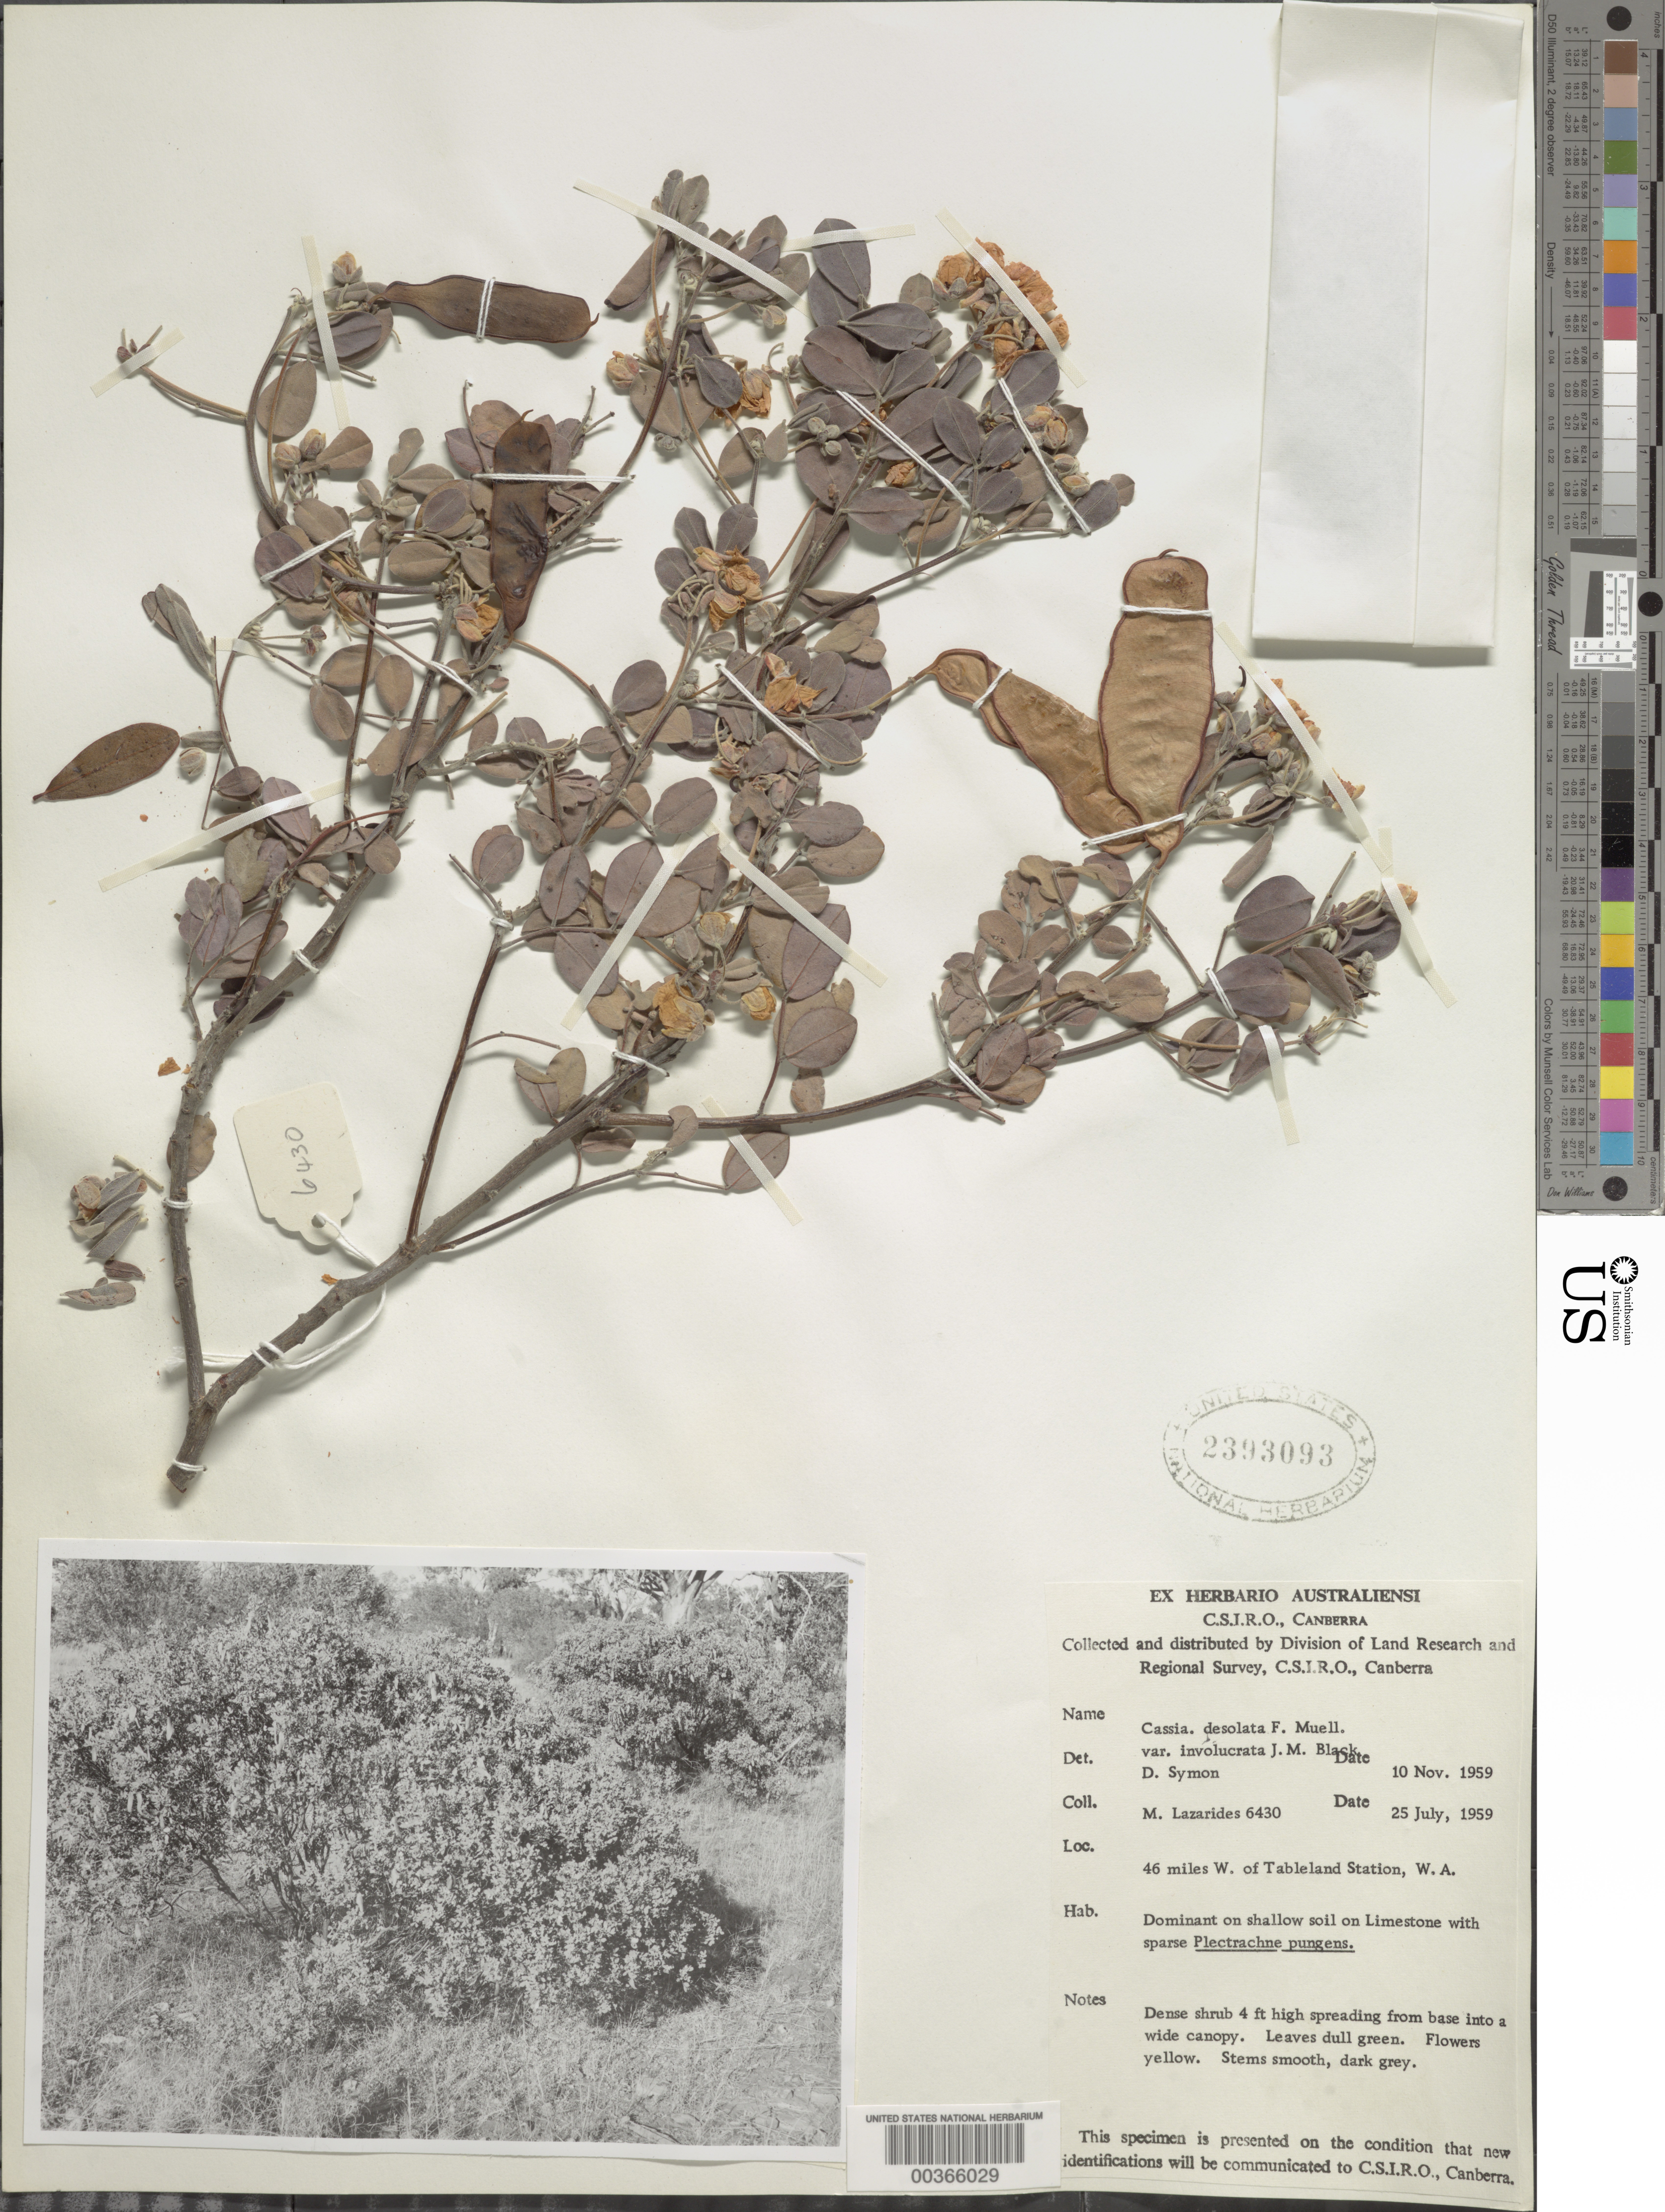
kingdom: Plantae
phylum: Tracheophyta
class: Magnoliopsida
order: Fabales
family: Fabaceae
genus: Senna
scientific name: Senna artemisioides subsp. x sturtii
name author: (R. Br.) Randell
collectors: M. Lazarides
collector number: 6430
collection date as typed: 10 Nov 1959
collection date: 1959-11-10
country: Australia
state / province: Western Australia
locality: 46 mi w of tableland station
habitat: On shallow soil on limestone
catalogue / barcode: US 2393093